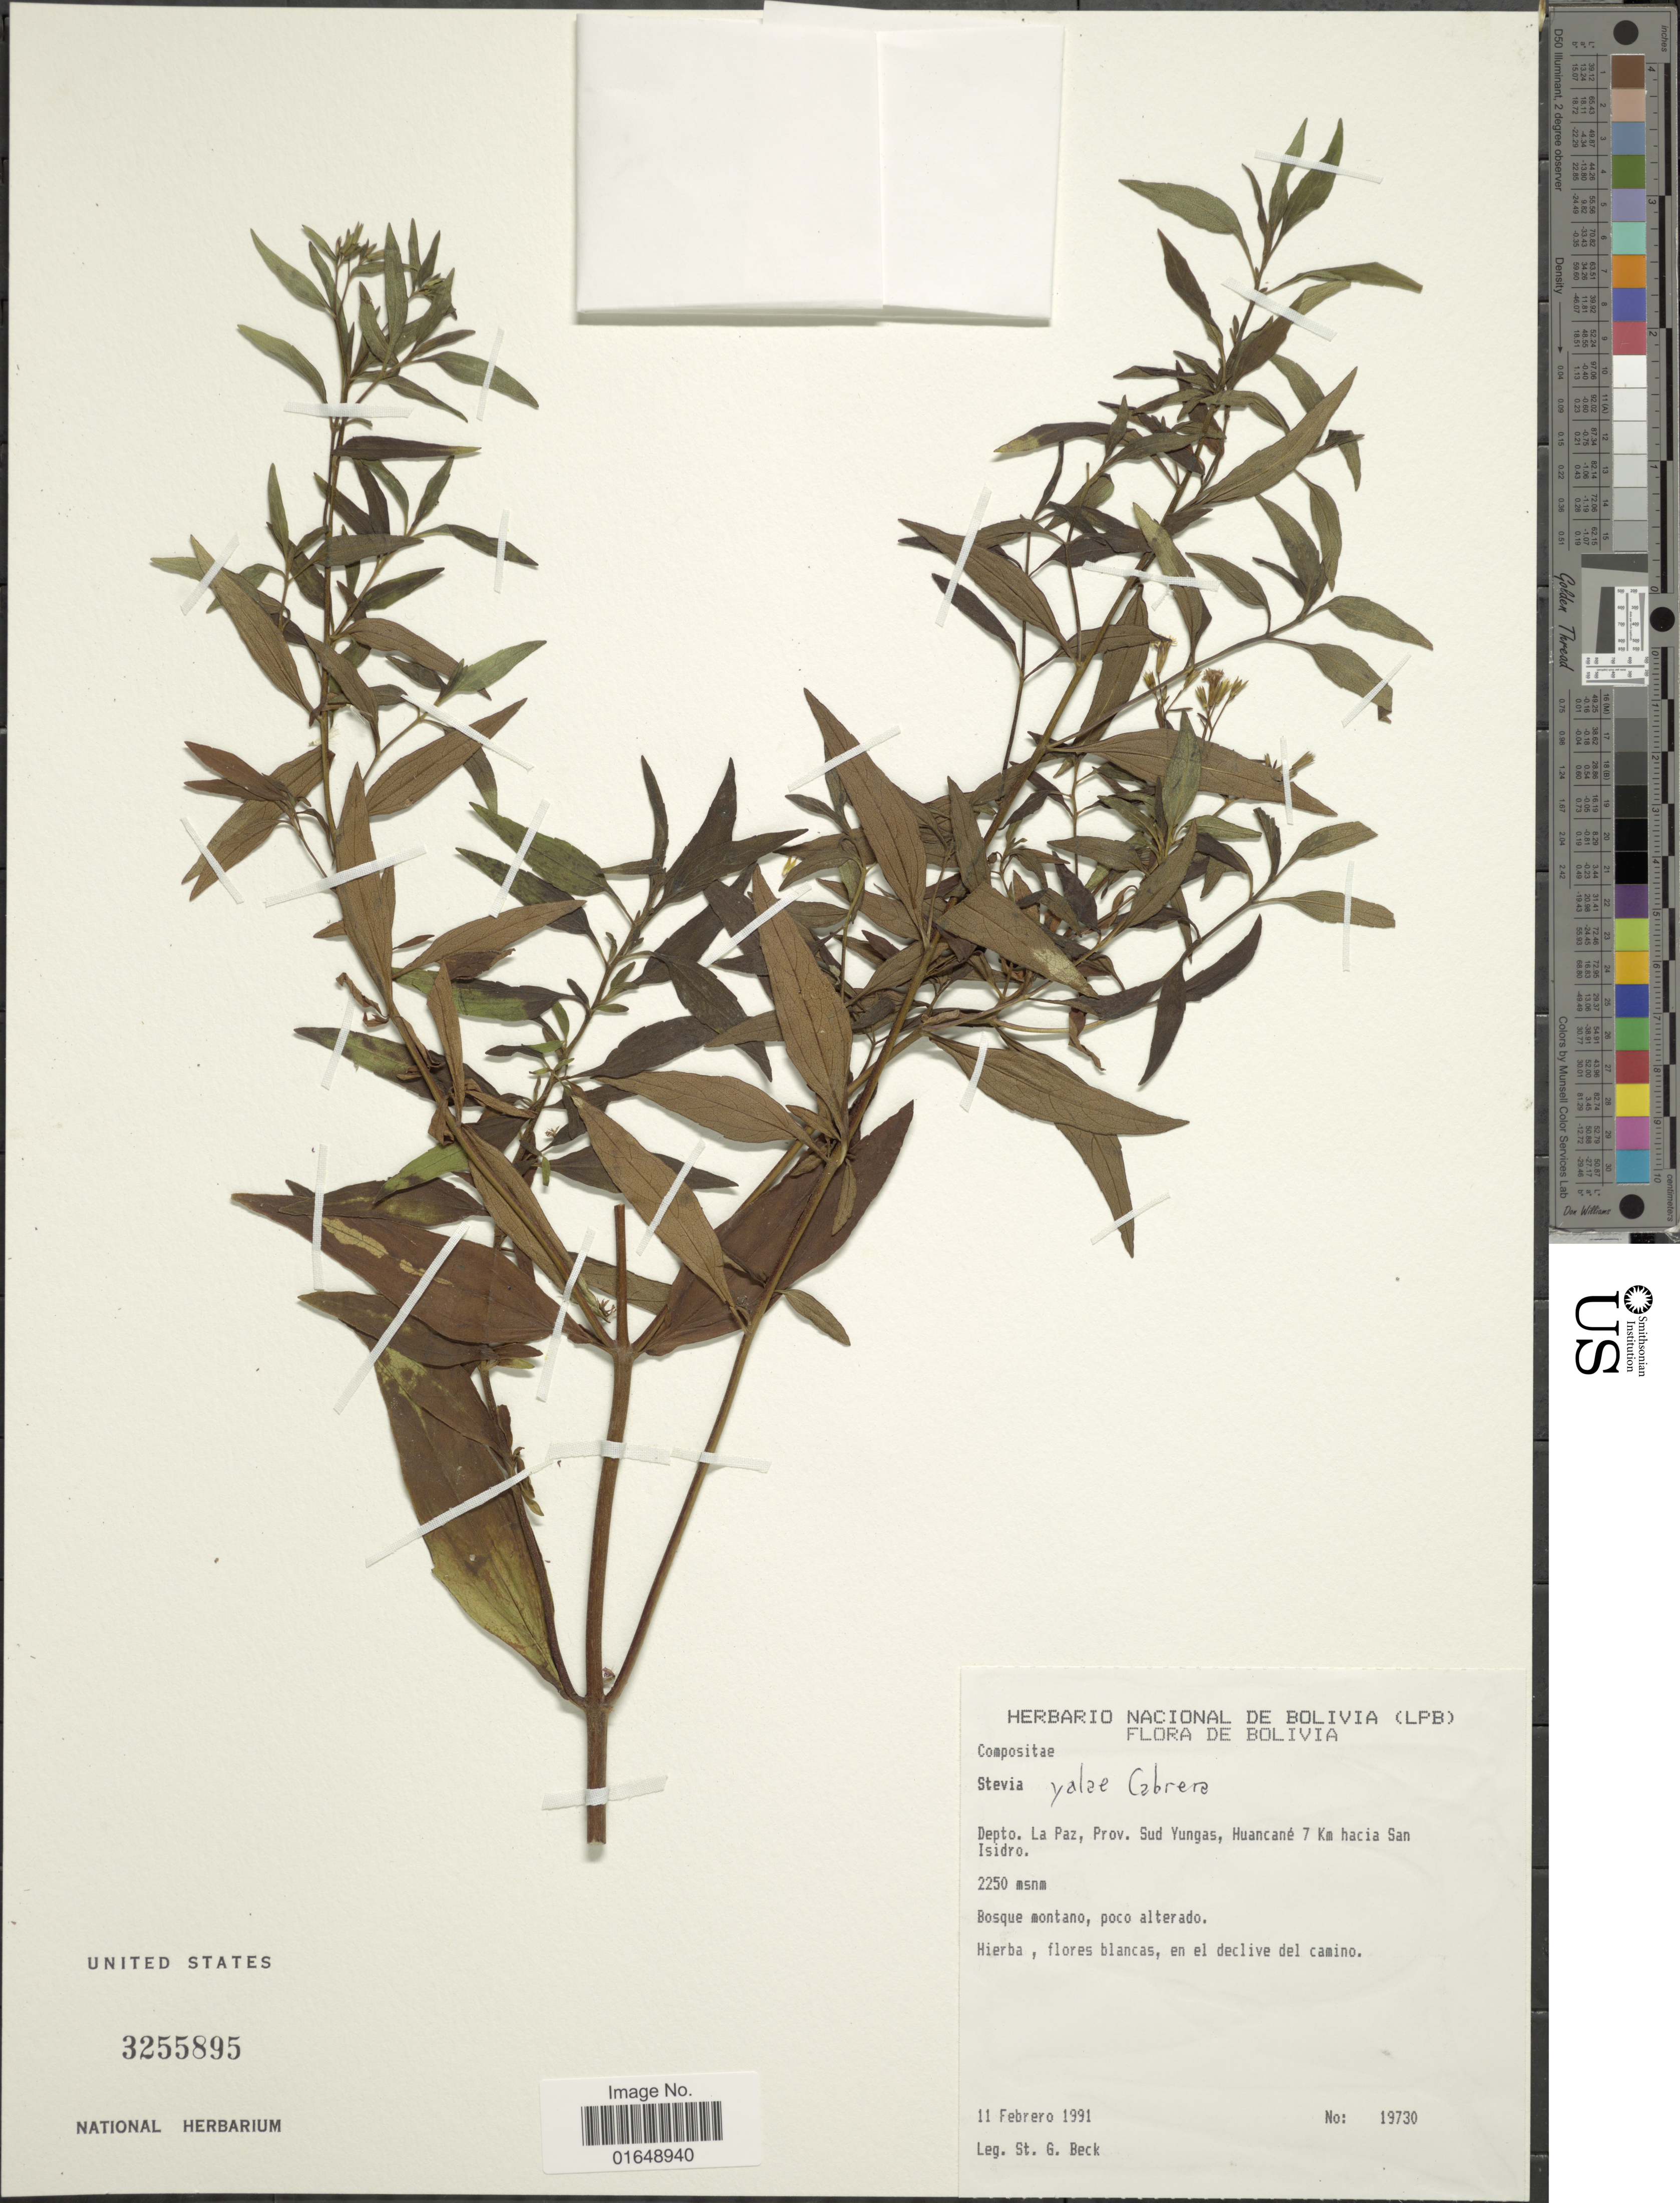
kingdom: Plantae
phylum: Tracheophyta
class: Magnoliopsida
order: Asterales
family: Asteraceae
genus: Stevia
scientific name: Stevia yalae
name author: Cabrera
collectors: S. G. Beck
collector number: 19730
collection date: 1991-02-11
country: Bolivia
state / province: La Paz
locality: Prov. Sud Yungas, Huancané 7 km hacia San Isidro.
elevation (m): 2250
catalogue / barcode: US 3255895